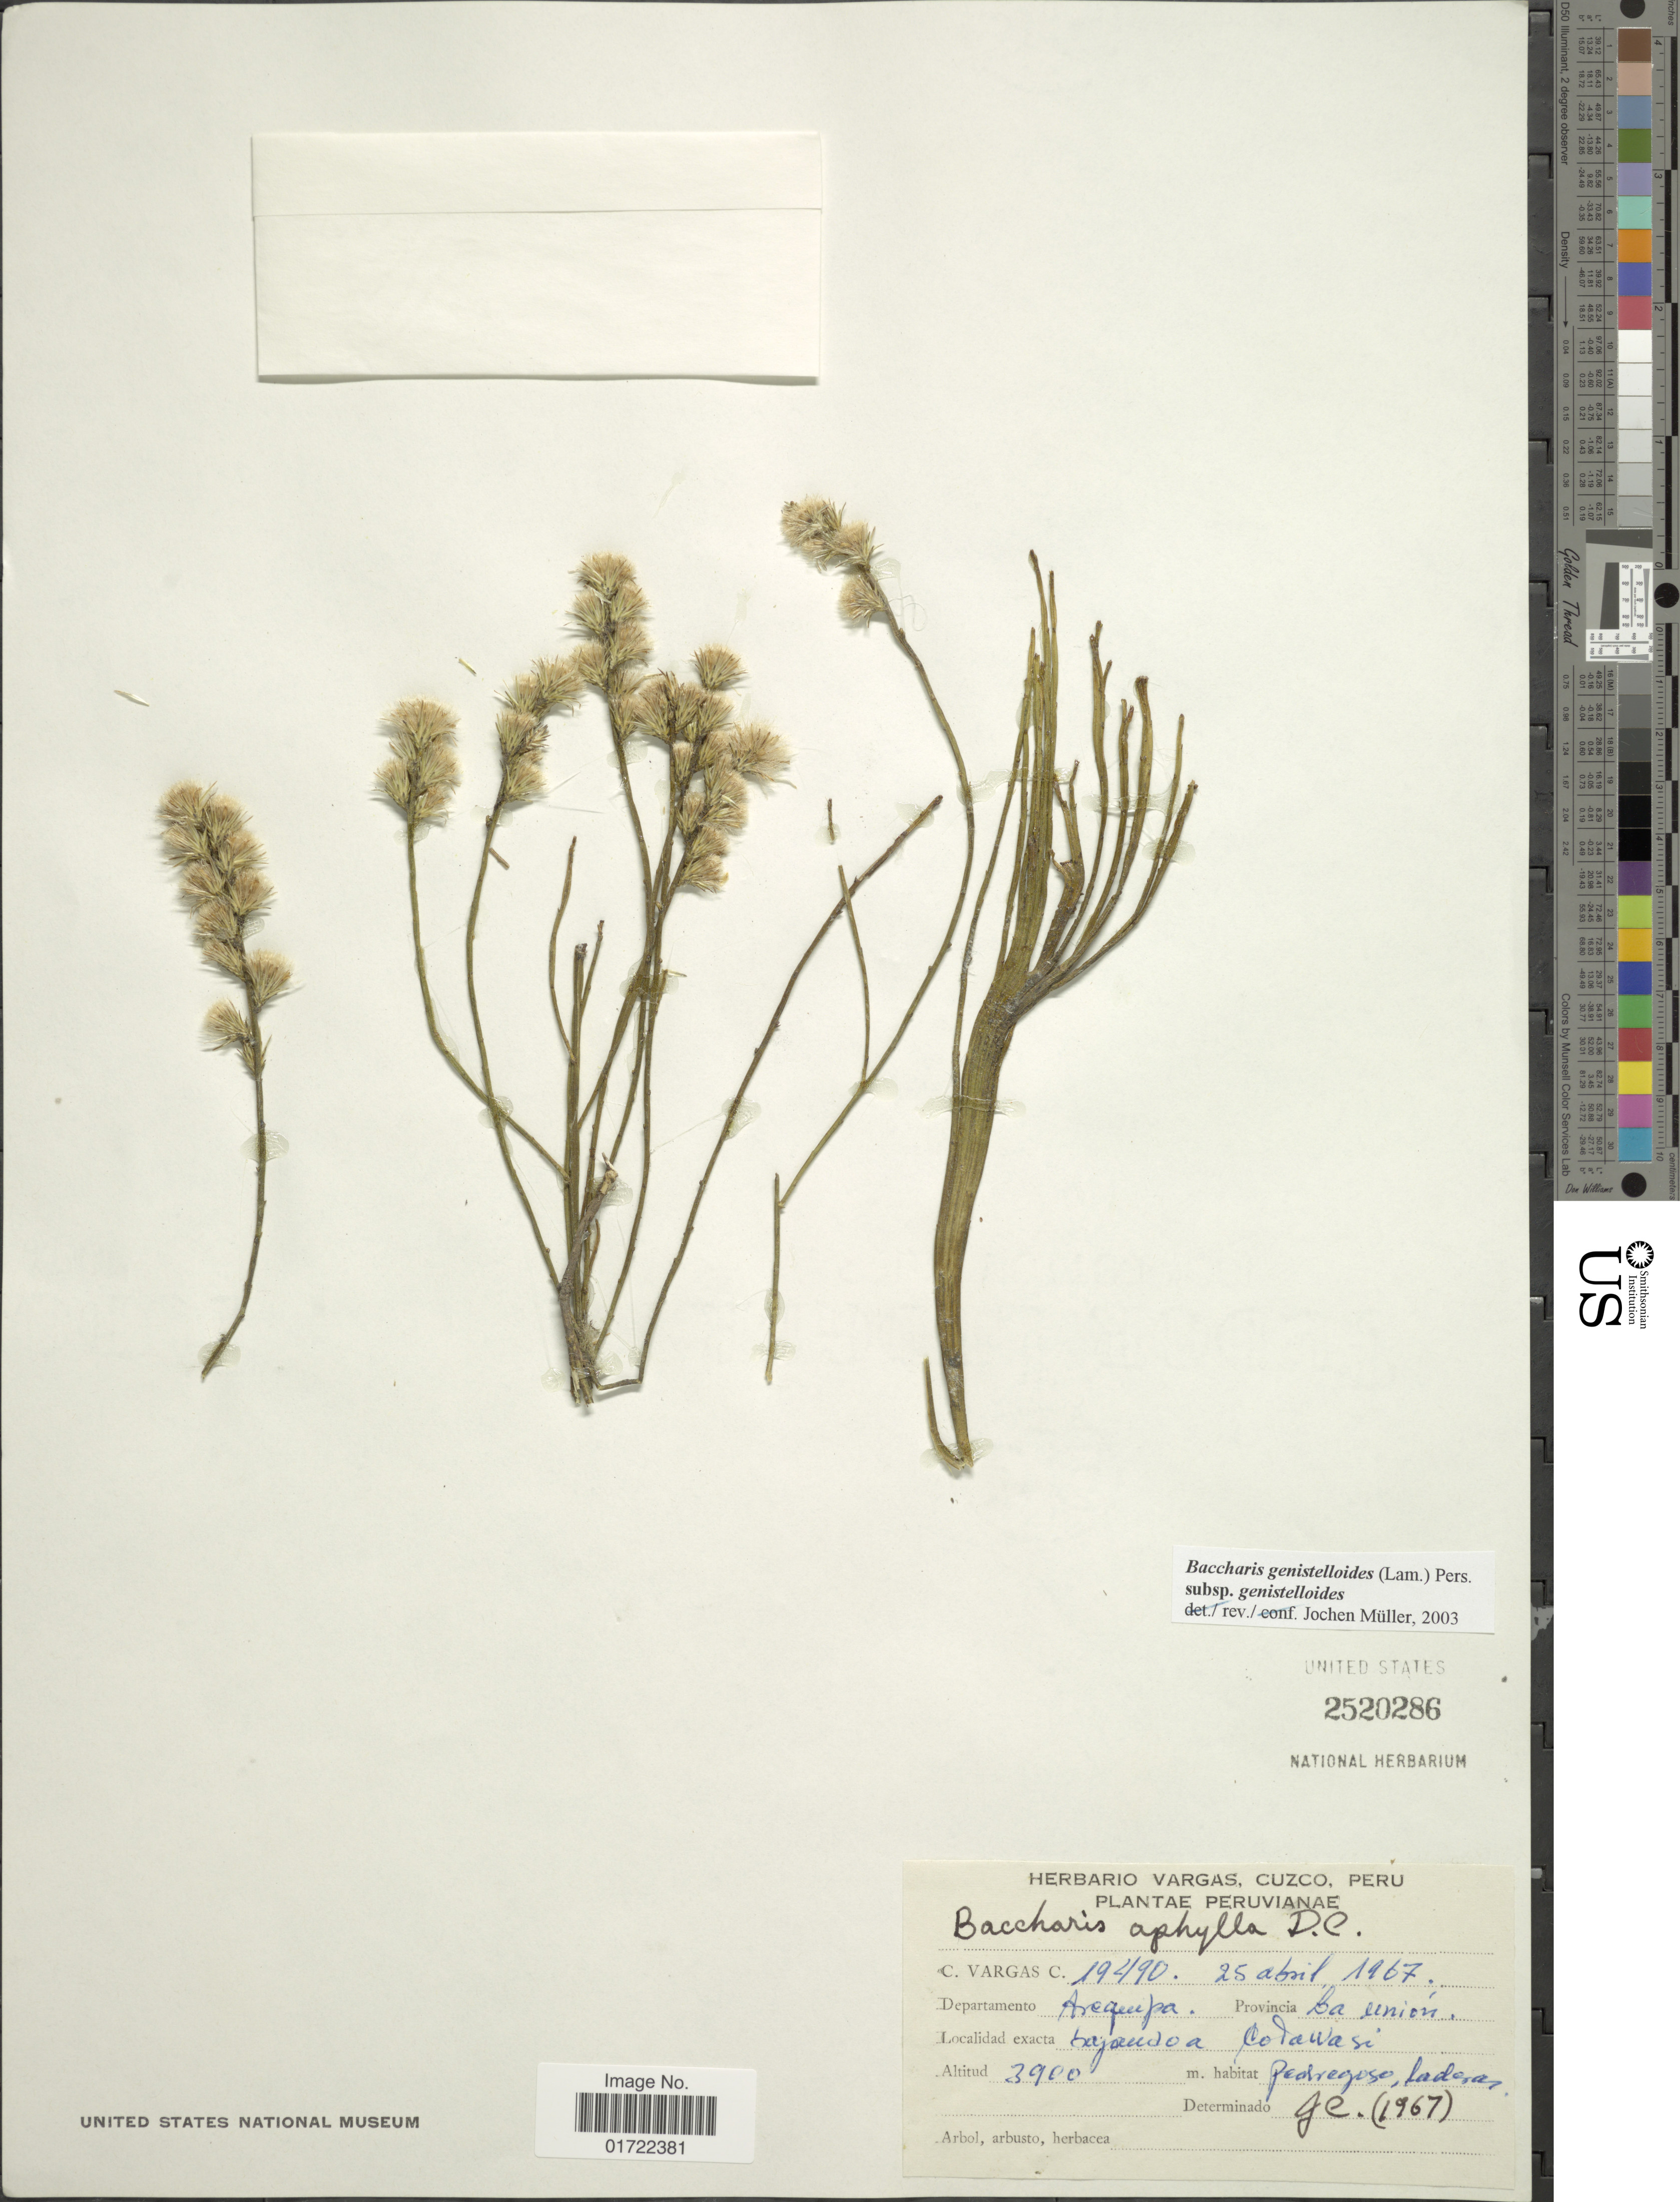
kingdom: Plantae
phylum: Tracheophyta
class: Magnoliopsida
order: Asterales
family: Asteraceae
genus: Baccharis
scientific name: Baccharis genistelloides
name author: (Lam.) Pers.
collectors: C. Vargas Calderón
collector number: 19490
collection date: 1967-04-25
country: Peru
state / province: Arequipa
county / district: La Unión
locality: Bajando a Cotahuasi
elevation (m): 3900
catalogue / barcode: US 2520286